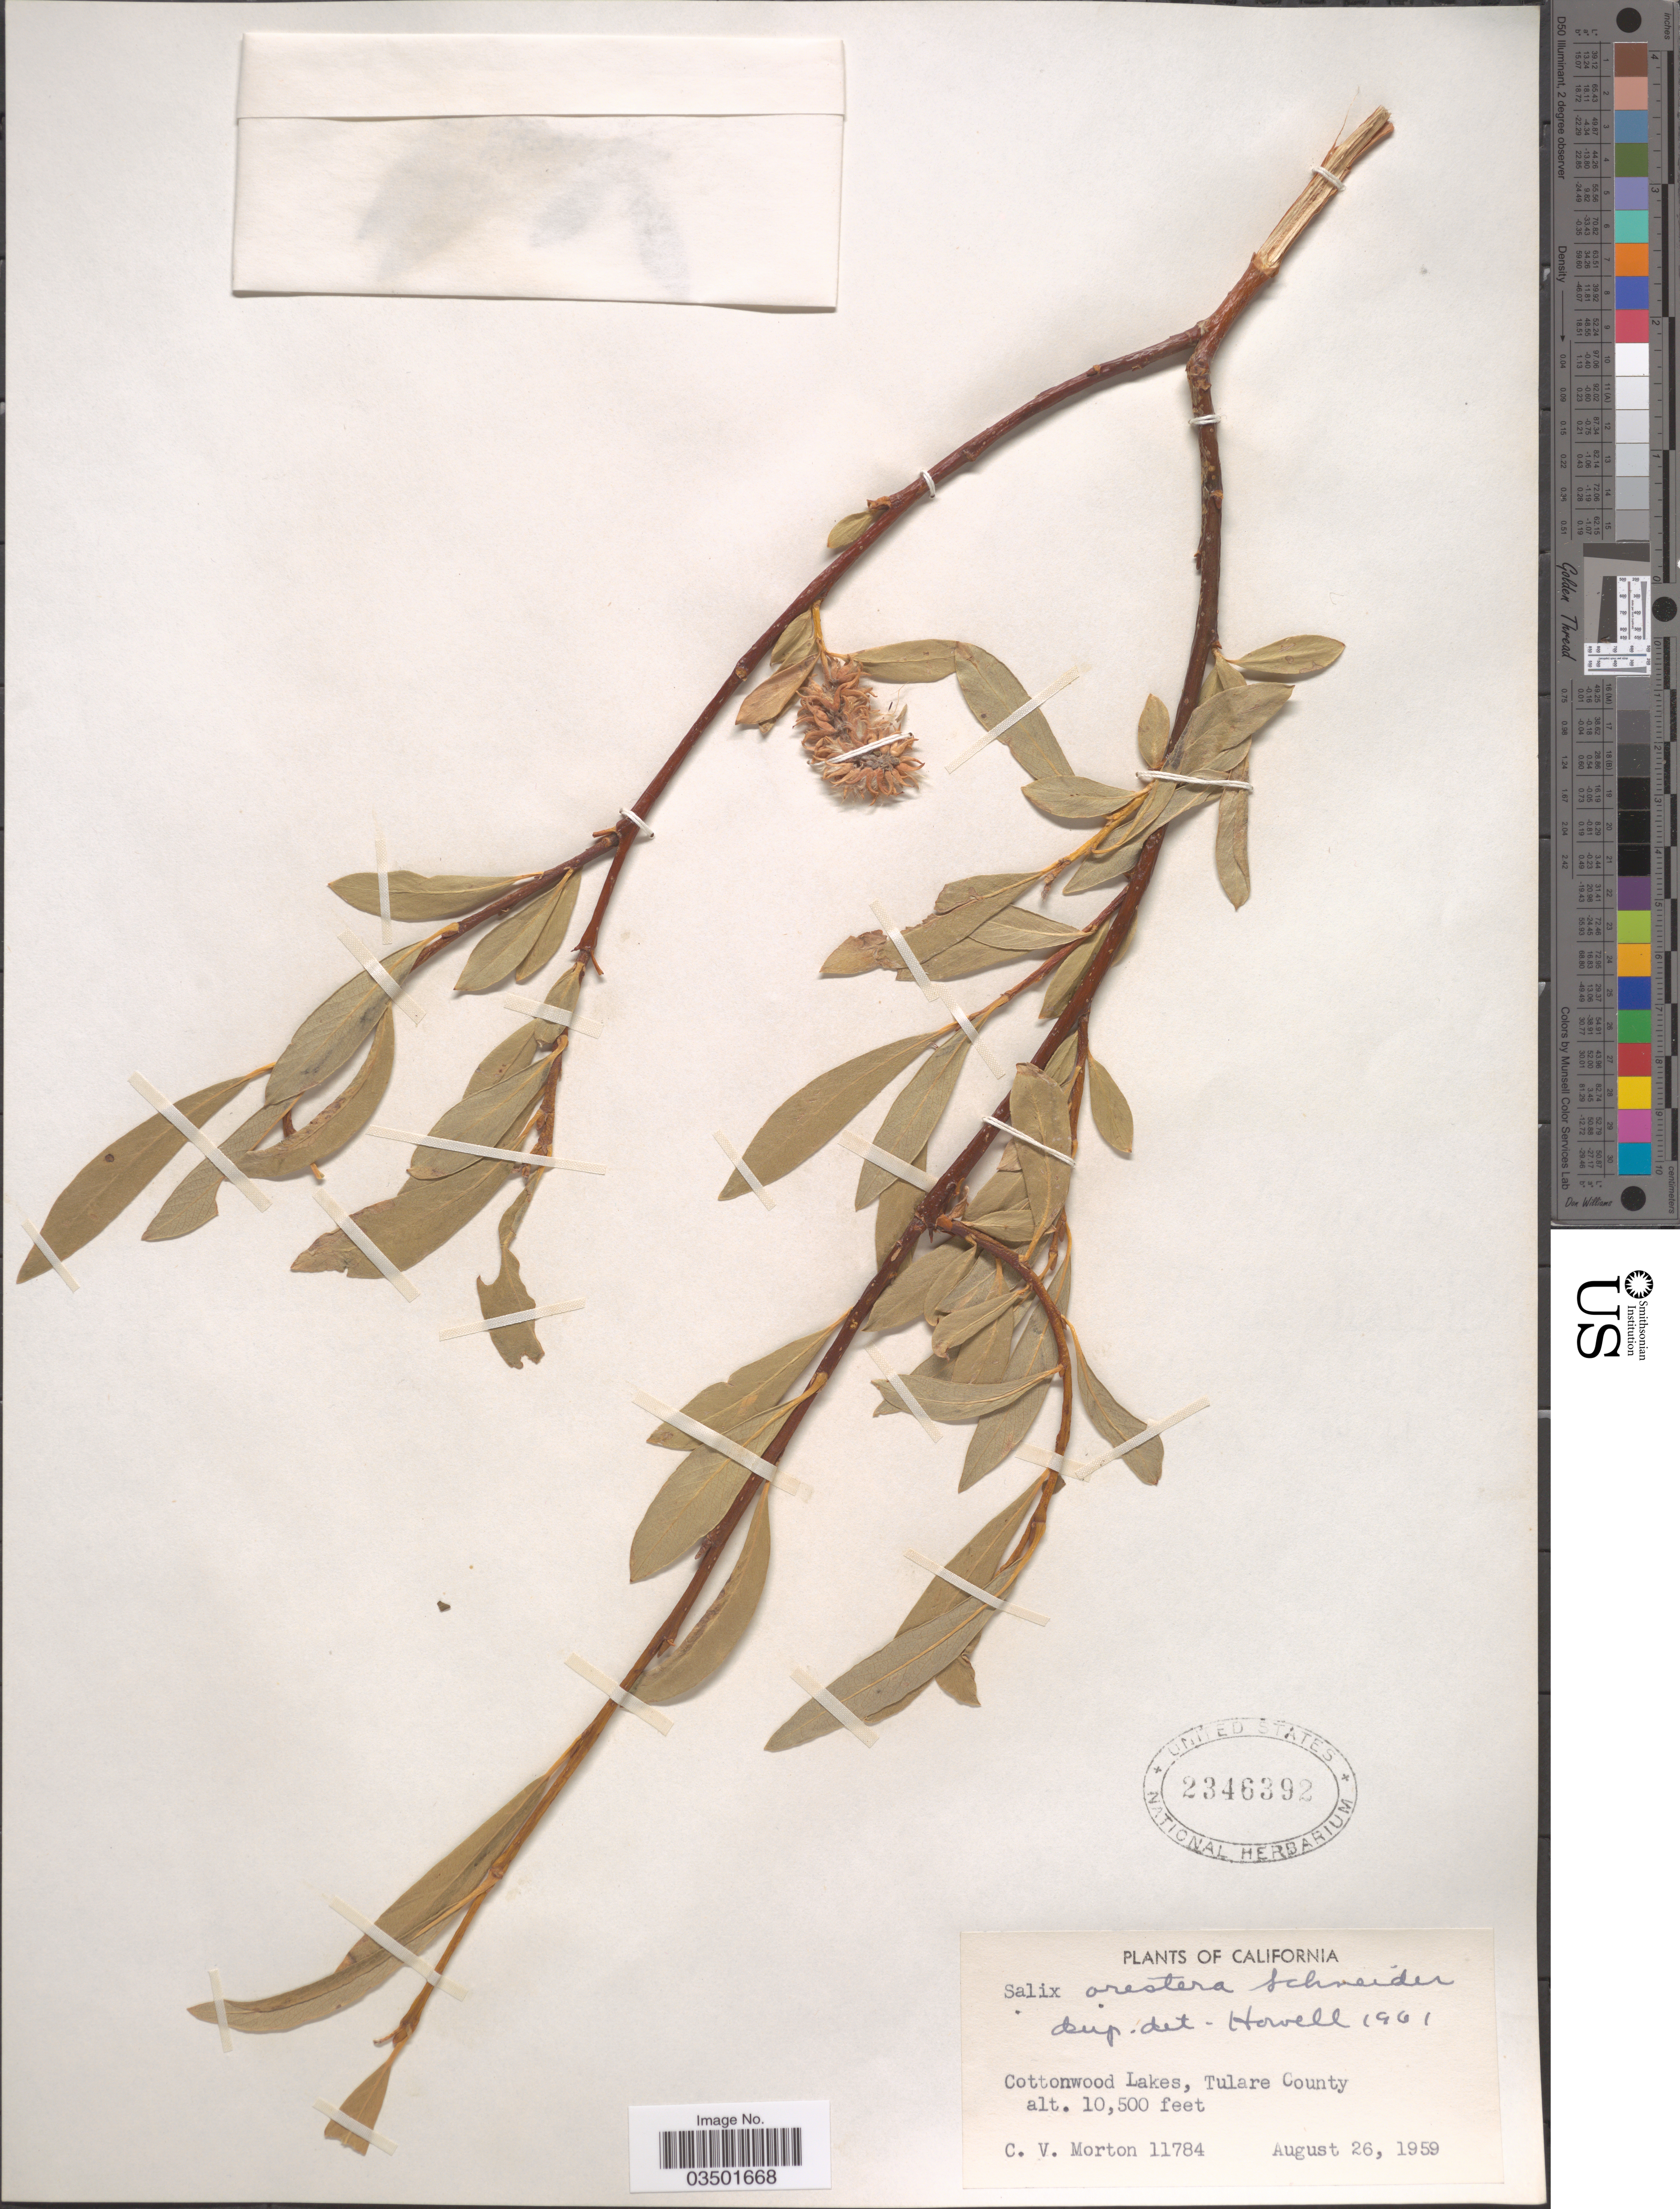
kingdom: Plantae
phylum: Tracheophyta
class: Magnoliopsida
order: Malpighiales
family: Salicaceae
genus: Salix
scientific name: Salix orestera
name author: C.K. Schneid.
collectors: C. V. Morton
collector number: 11784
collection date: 1959-08-26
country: United States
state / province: California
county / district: Tulare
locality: Cottonwood Lakes, Tulare County.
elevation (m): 3200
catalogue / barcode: US 2346392